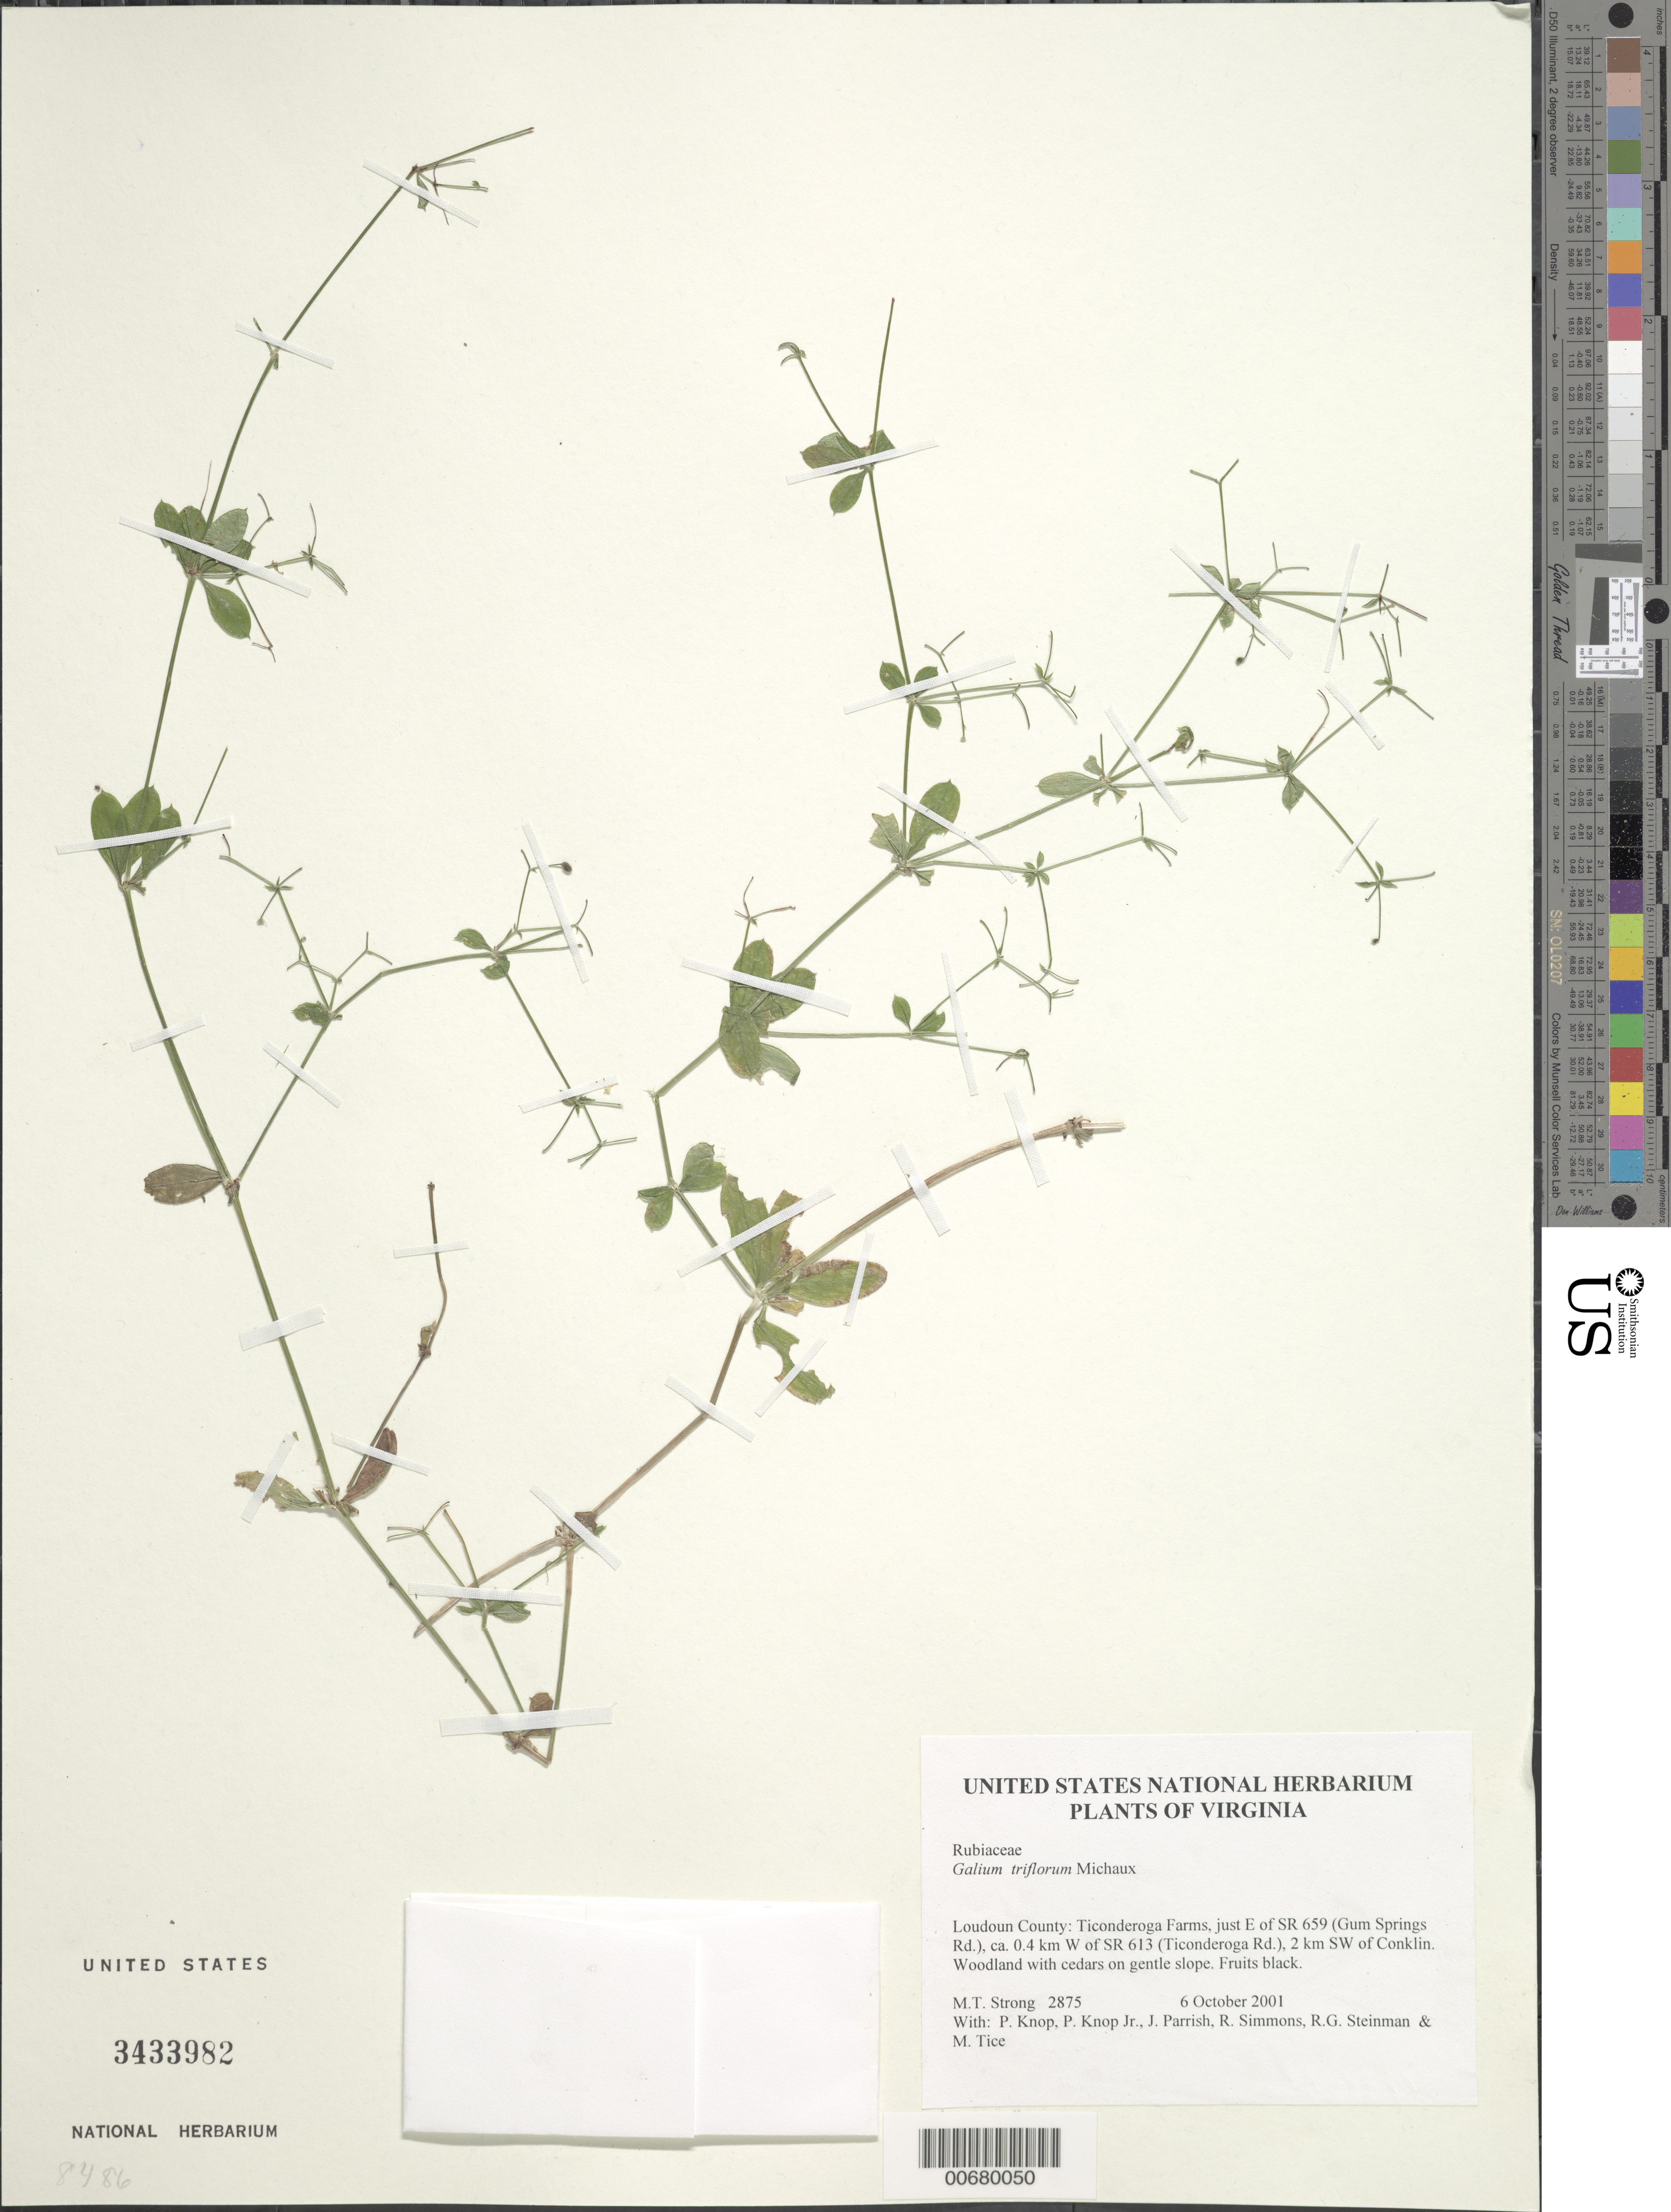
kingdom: Plantae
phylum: Tracheophyta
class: Magnoliopsida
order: Gentianales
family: Rubiaceae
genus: Galium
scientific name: Galium triflorum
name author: Michx.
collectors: M. Armstrong, P. Knop, P. Knop, J. Parrish & et al.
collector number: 2875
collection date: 2001-10-06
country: United States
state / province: Virginia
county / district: Loudoun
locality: Ticonderoga Farms, just E of Sr 659 (Gum Springs Rd.), ca. 0.4 km W of SR 613 (Ticonderoga Rd.), 2 km SW of Conklin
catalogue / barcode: US 3433982